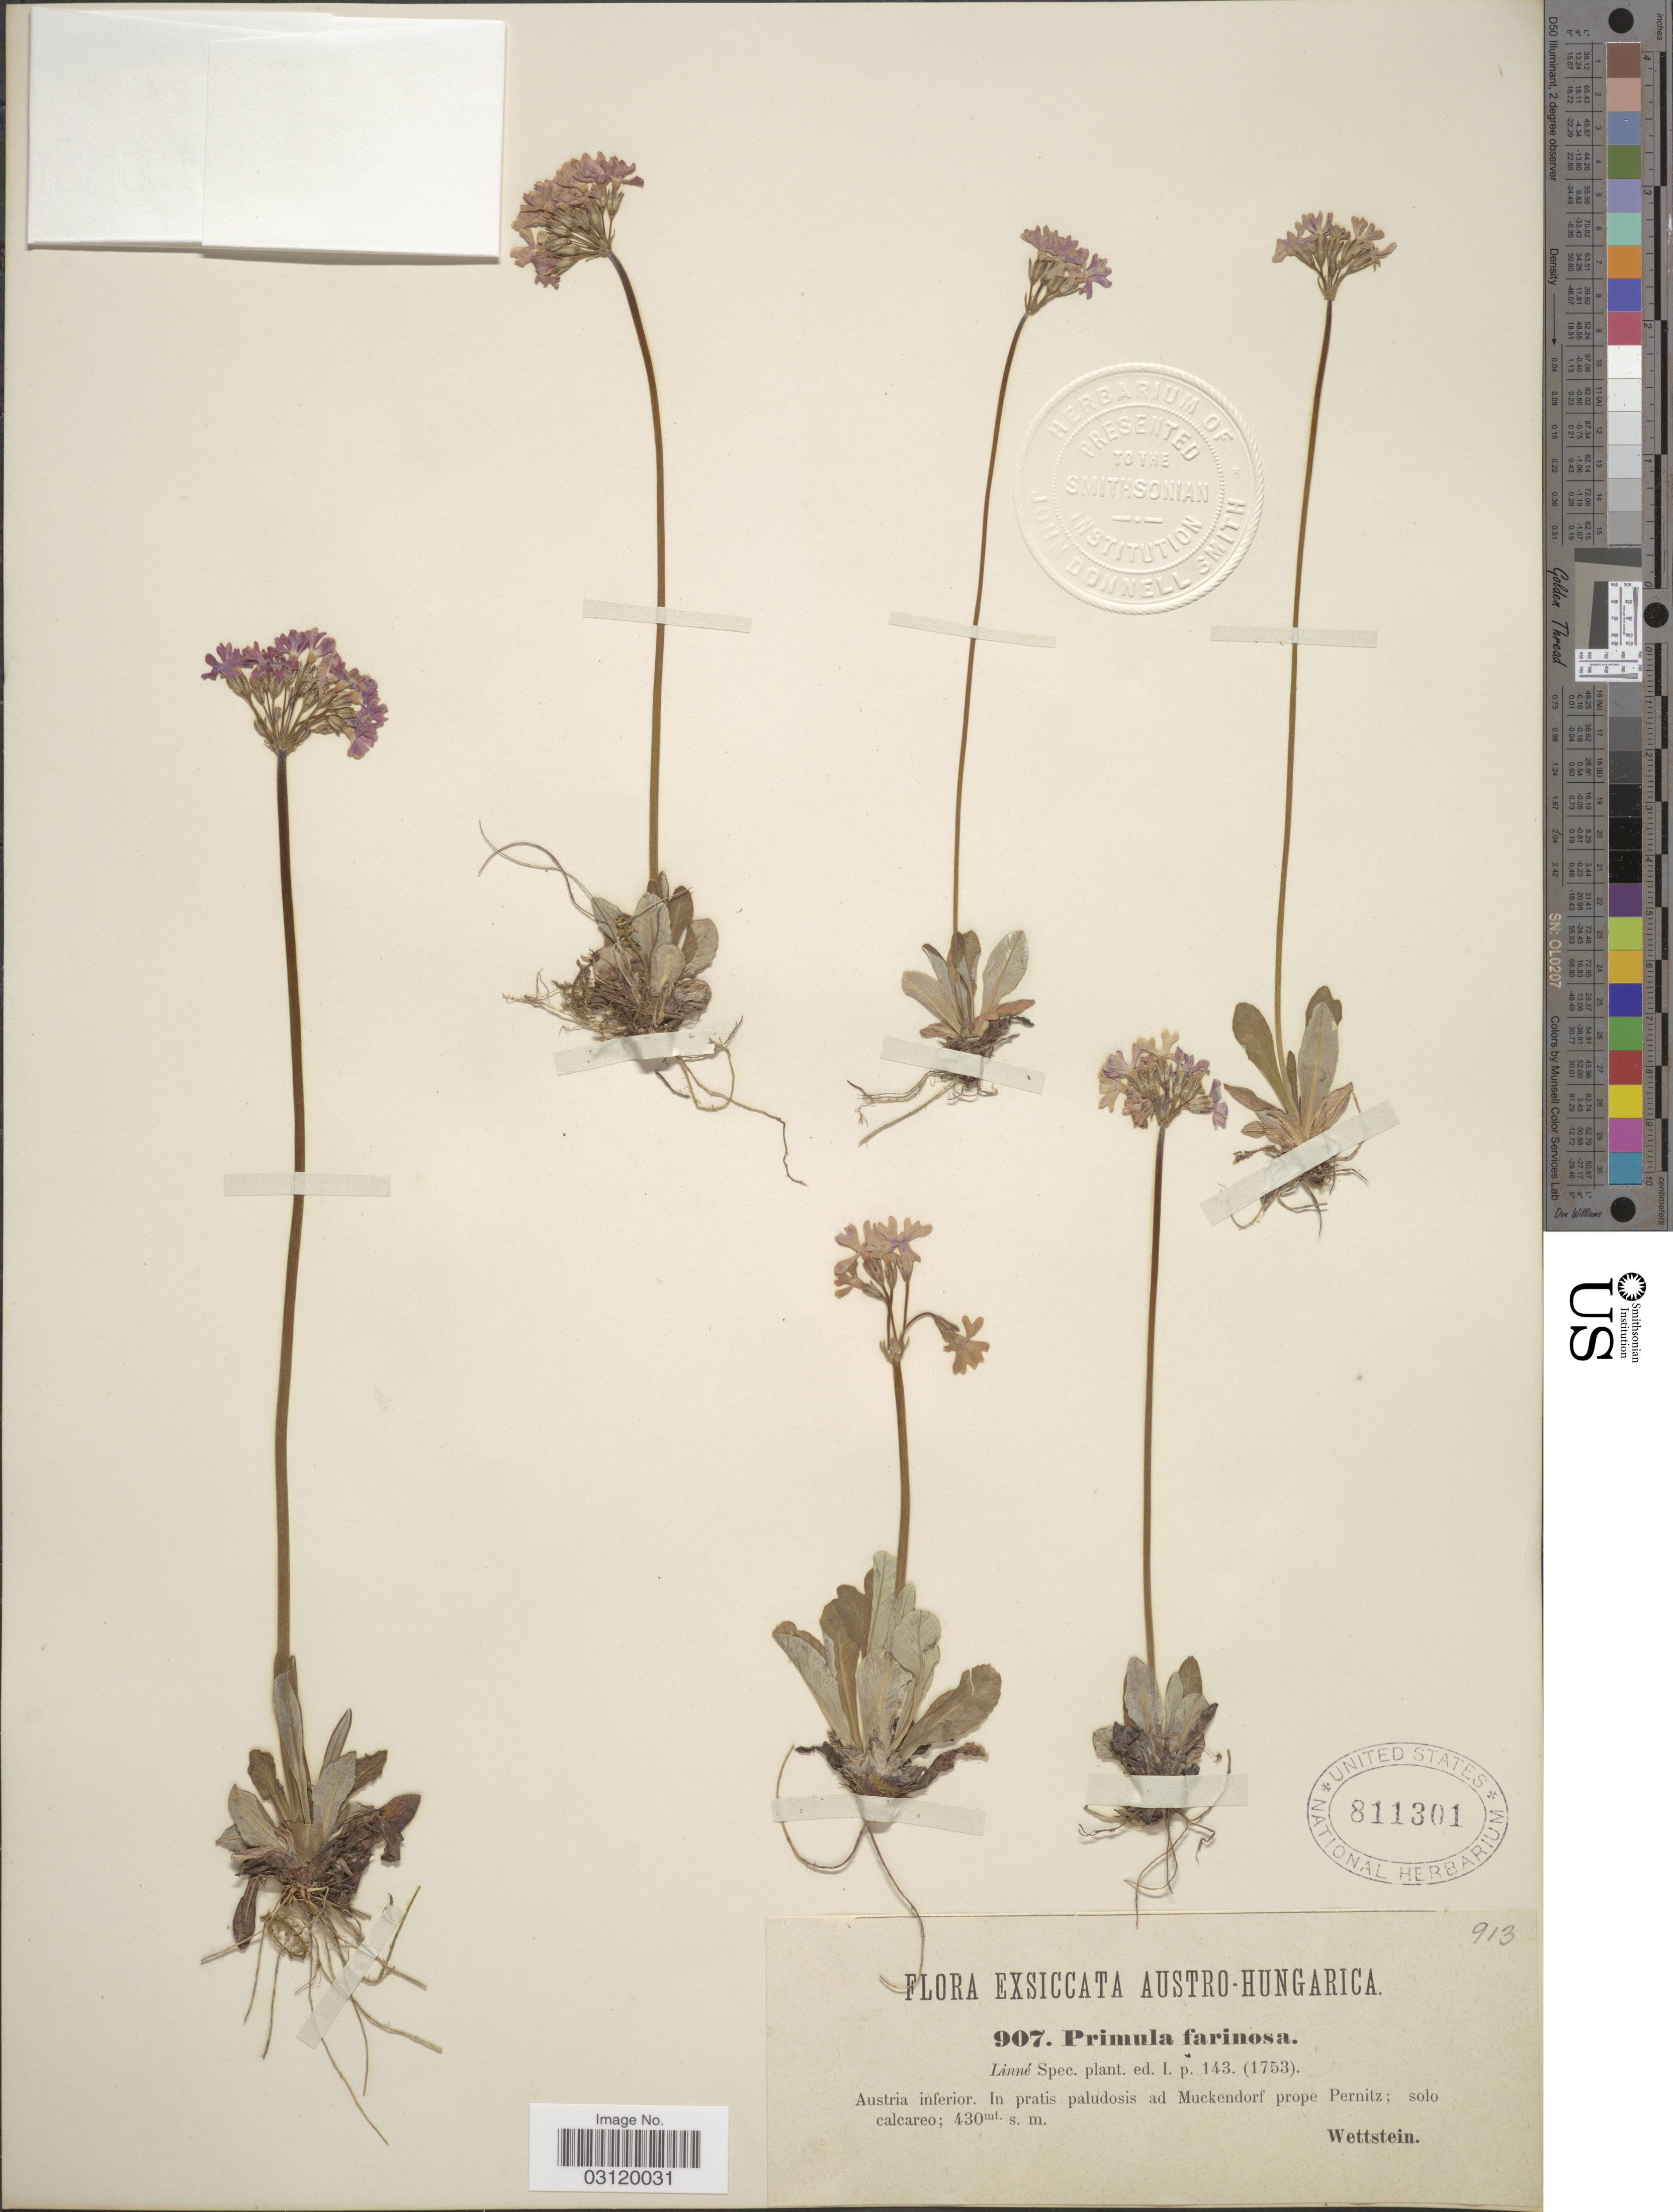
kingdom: Plantae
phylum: Tracheophyta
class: Magnoliopsida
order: Ericales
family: Primulaceae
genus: Primula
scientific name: Primula farinosa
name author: L.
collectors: Wettstein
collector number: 907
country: Austria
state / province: Niederosterreich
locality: Austro-Hungarica. Austria inferior. In pratis paludosis ad Muckendorf prope Pernitz; solo calcareo.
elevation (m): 430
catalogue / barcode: US 811301